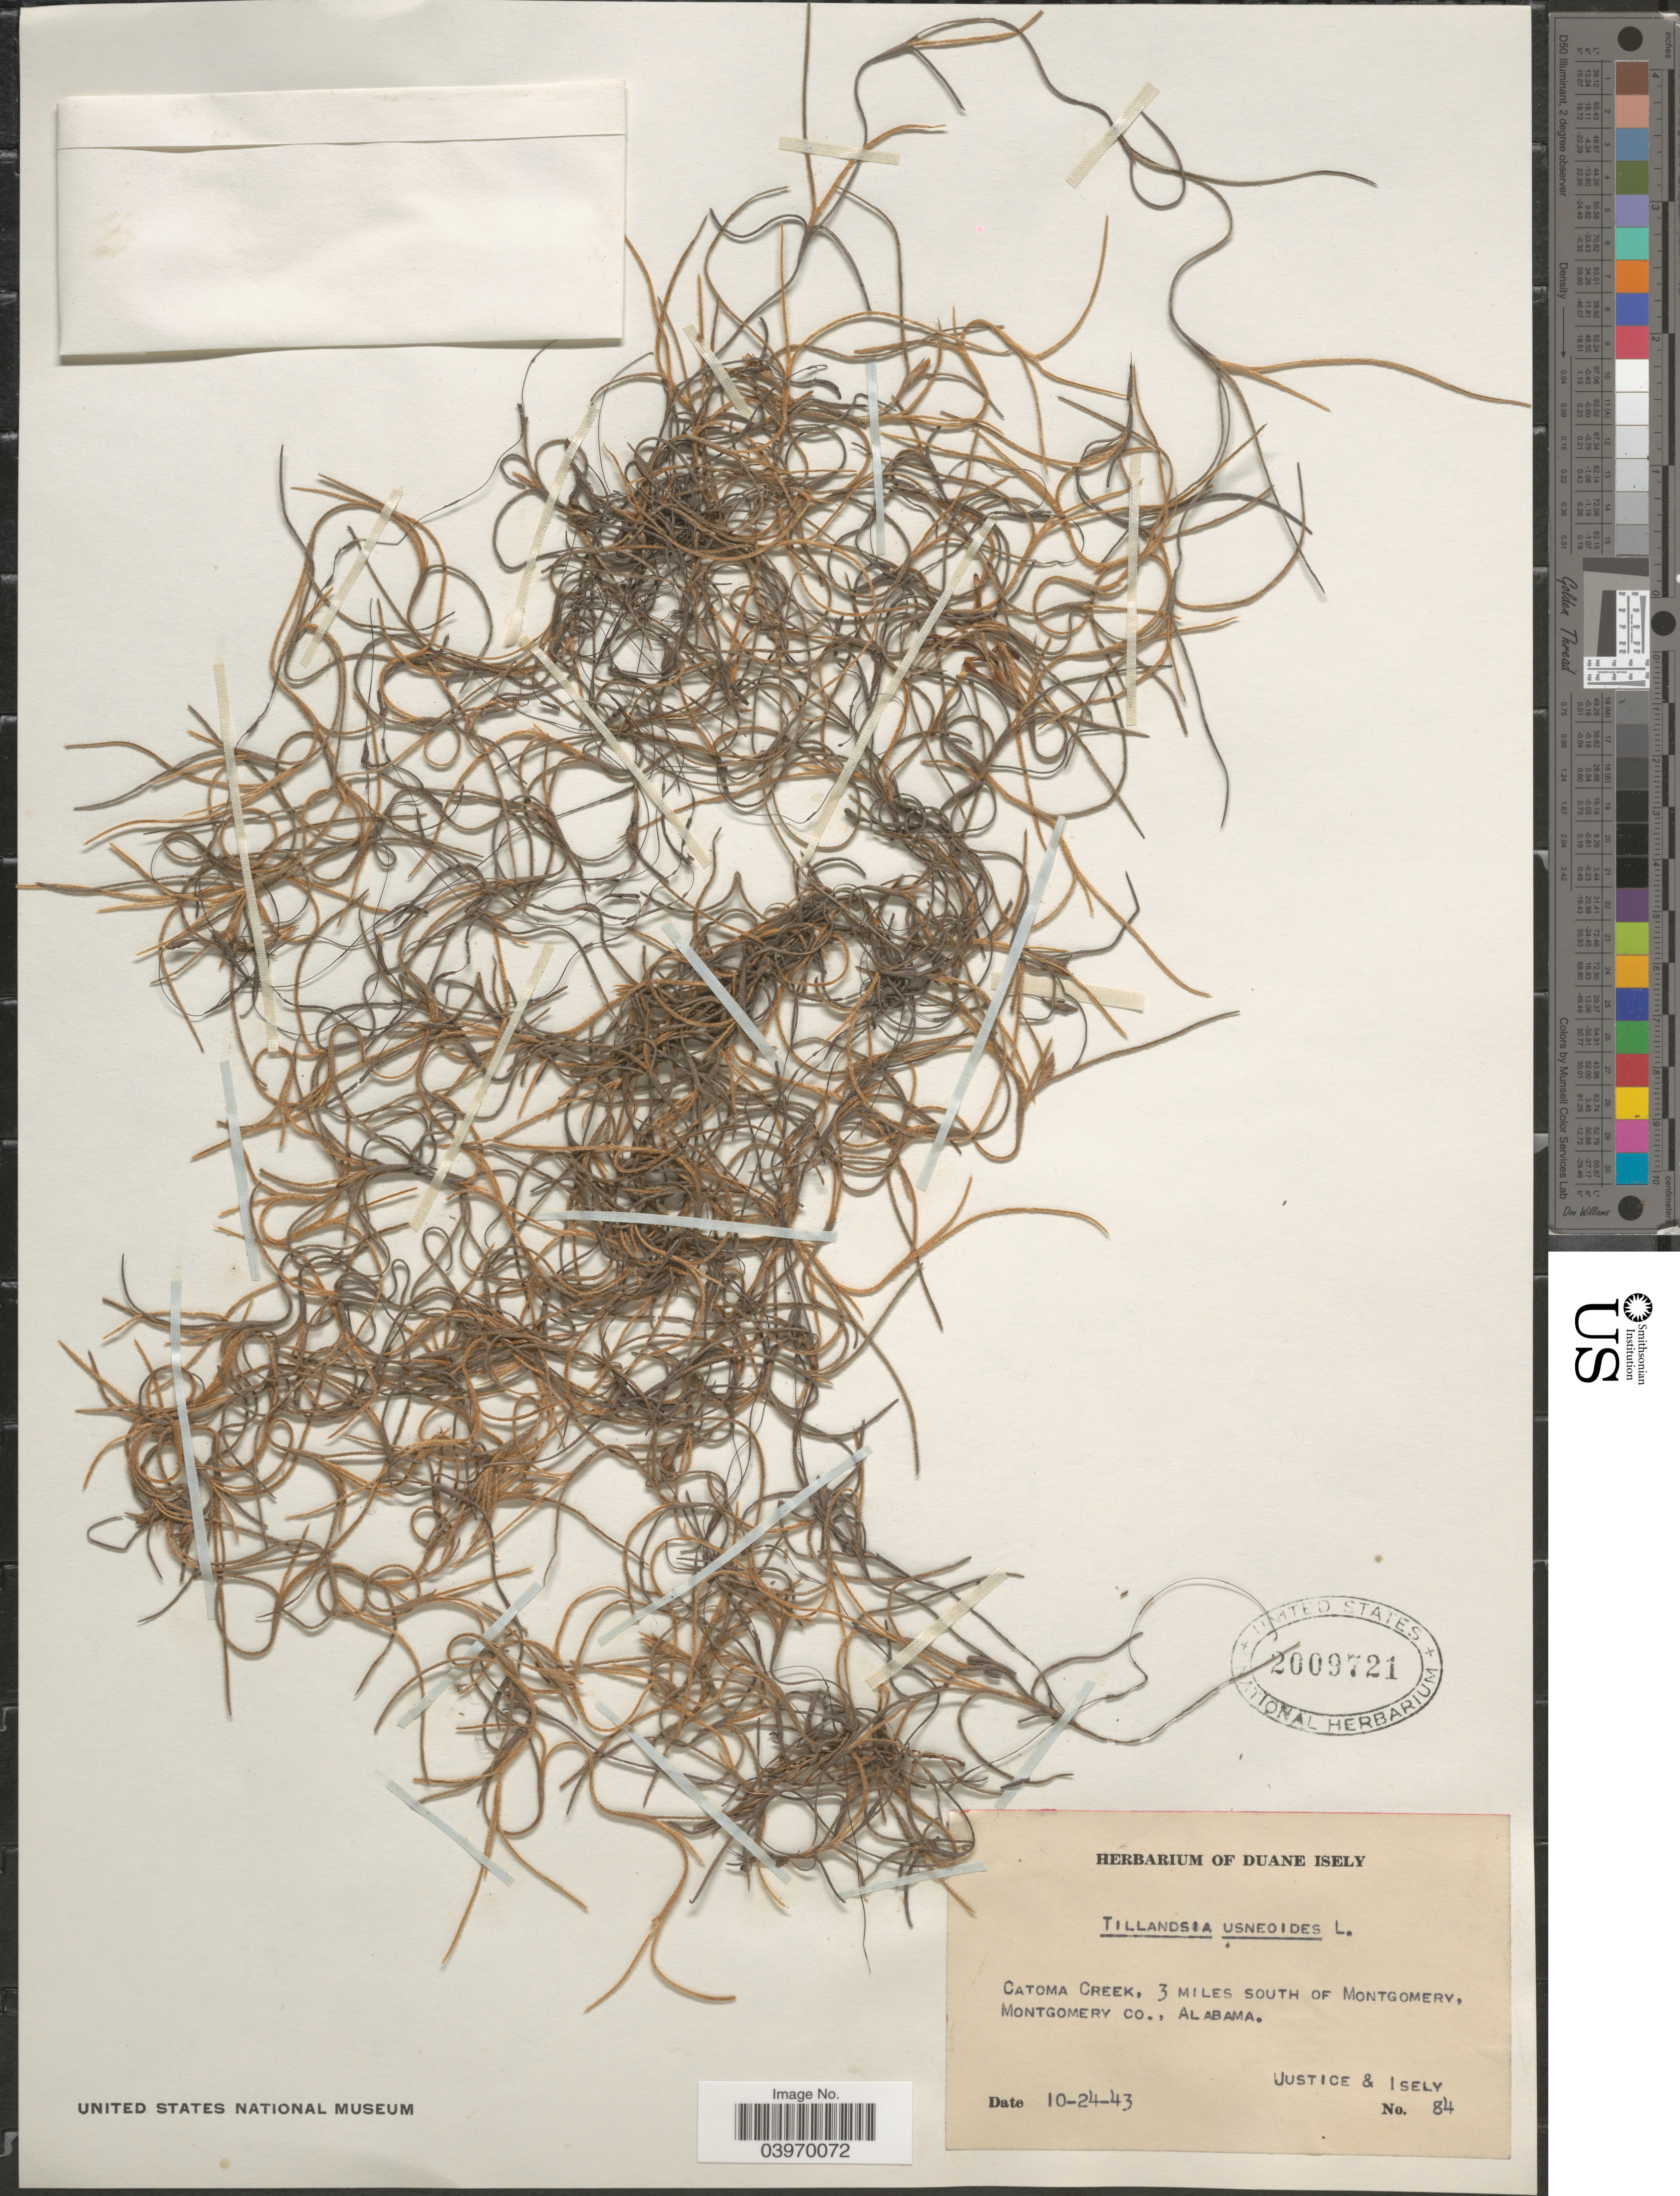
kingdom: Plantae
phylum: Tracheophyta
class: Liliopsida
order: Poales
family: Bromeliaceae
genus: Tillandsia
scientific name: Tillandsia usneoides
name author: (L.) L.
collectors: Justice & D. Isely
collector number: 84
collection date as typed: Transcribed d/m/y: 24/10/43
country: United States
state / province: Alabama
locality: Catoma Creek, 3 miles south of Montgomery, Montgomery Co.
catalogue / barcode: US 2009721